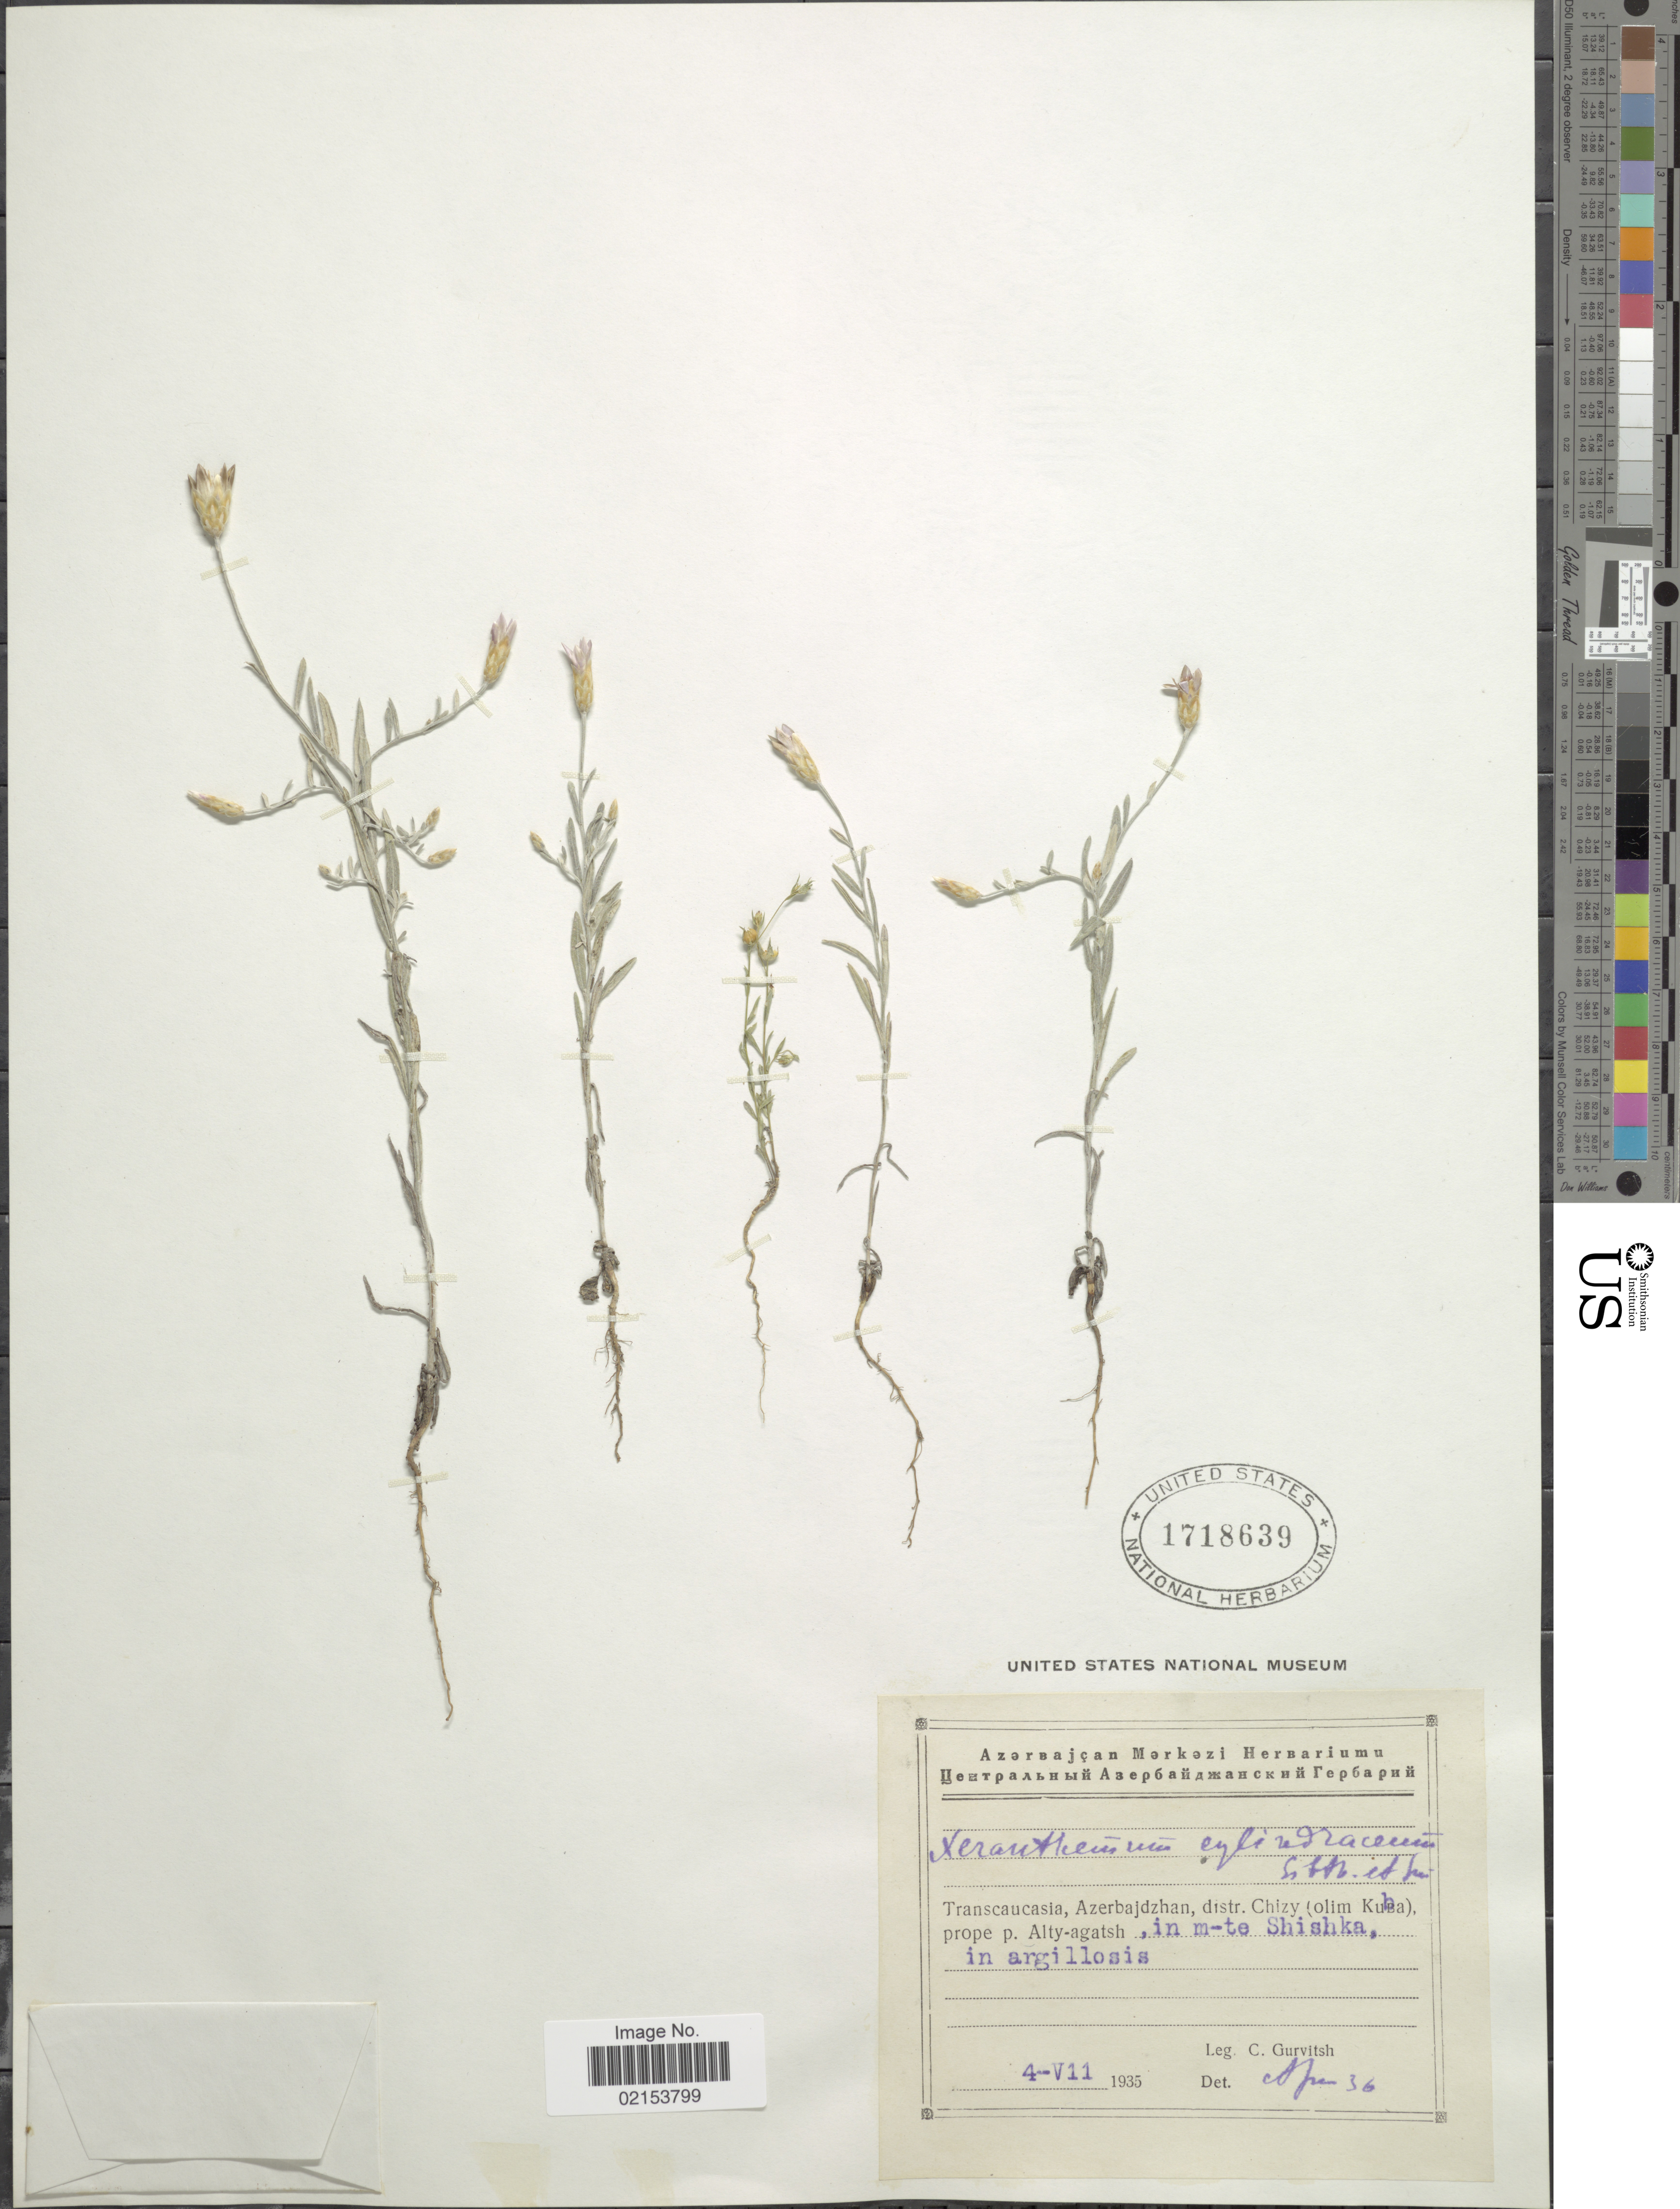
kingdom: Plantae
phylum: Tracheophyta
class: Magnoliopsida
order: Asterales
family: Asteraceae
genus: Xeranthemum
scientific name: Xeranthemum cylindraceum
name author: Sm.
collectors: C. Gurvitsh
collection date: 1935-07-04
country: Azerbaijan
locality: Transcaucasia, distr. Chizy (olim Kuba) prope p. Alty-agatsh.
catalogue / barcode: US 1718639